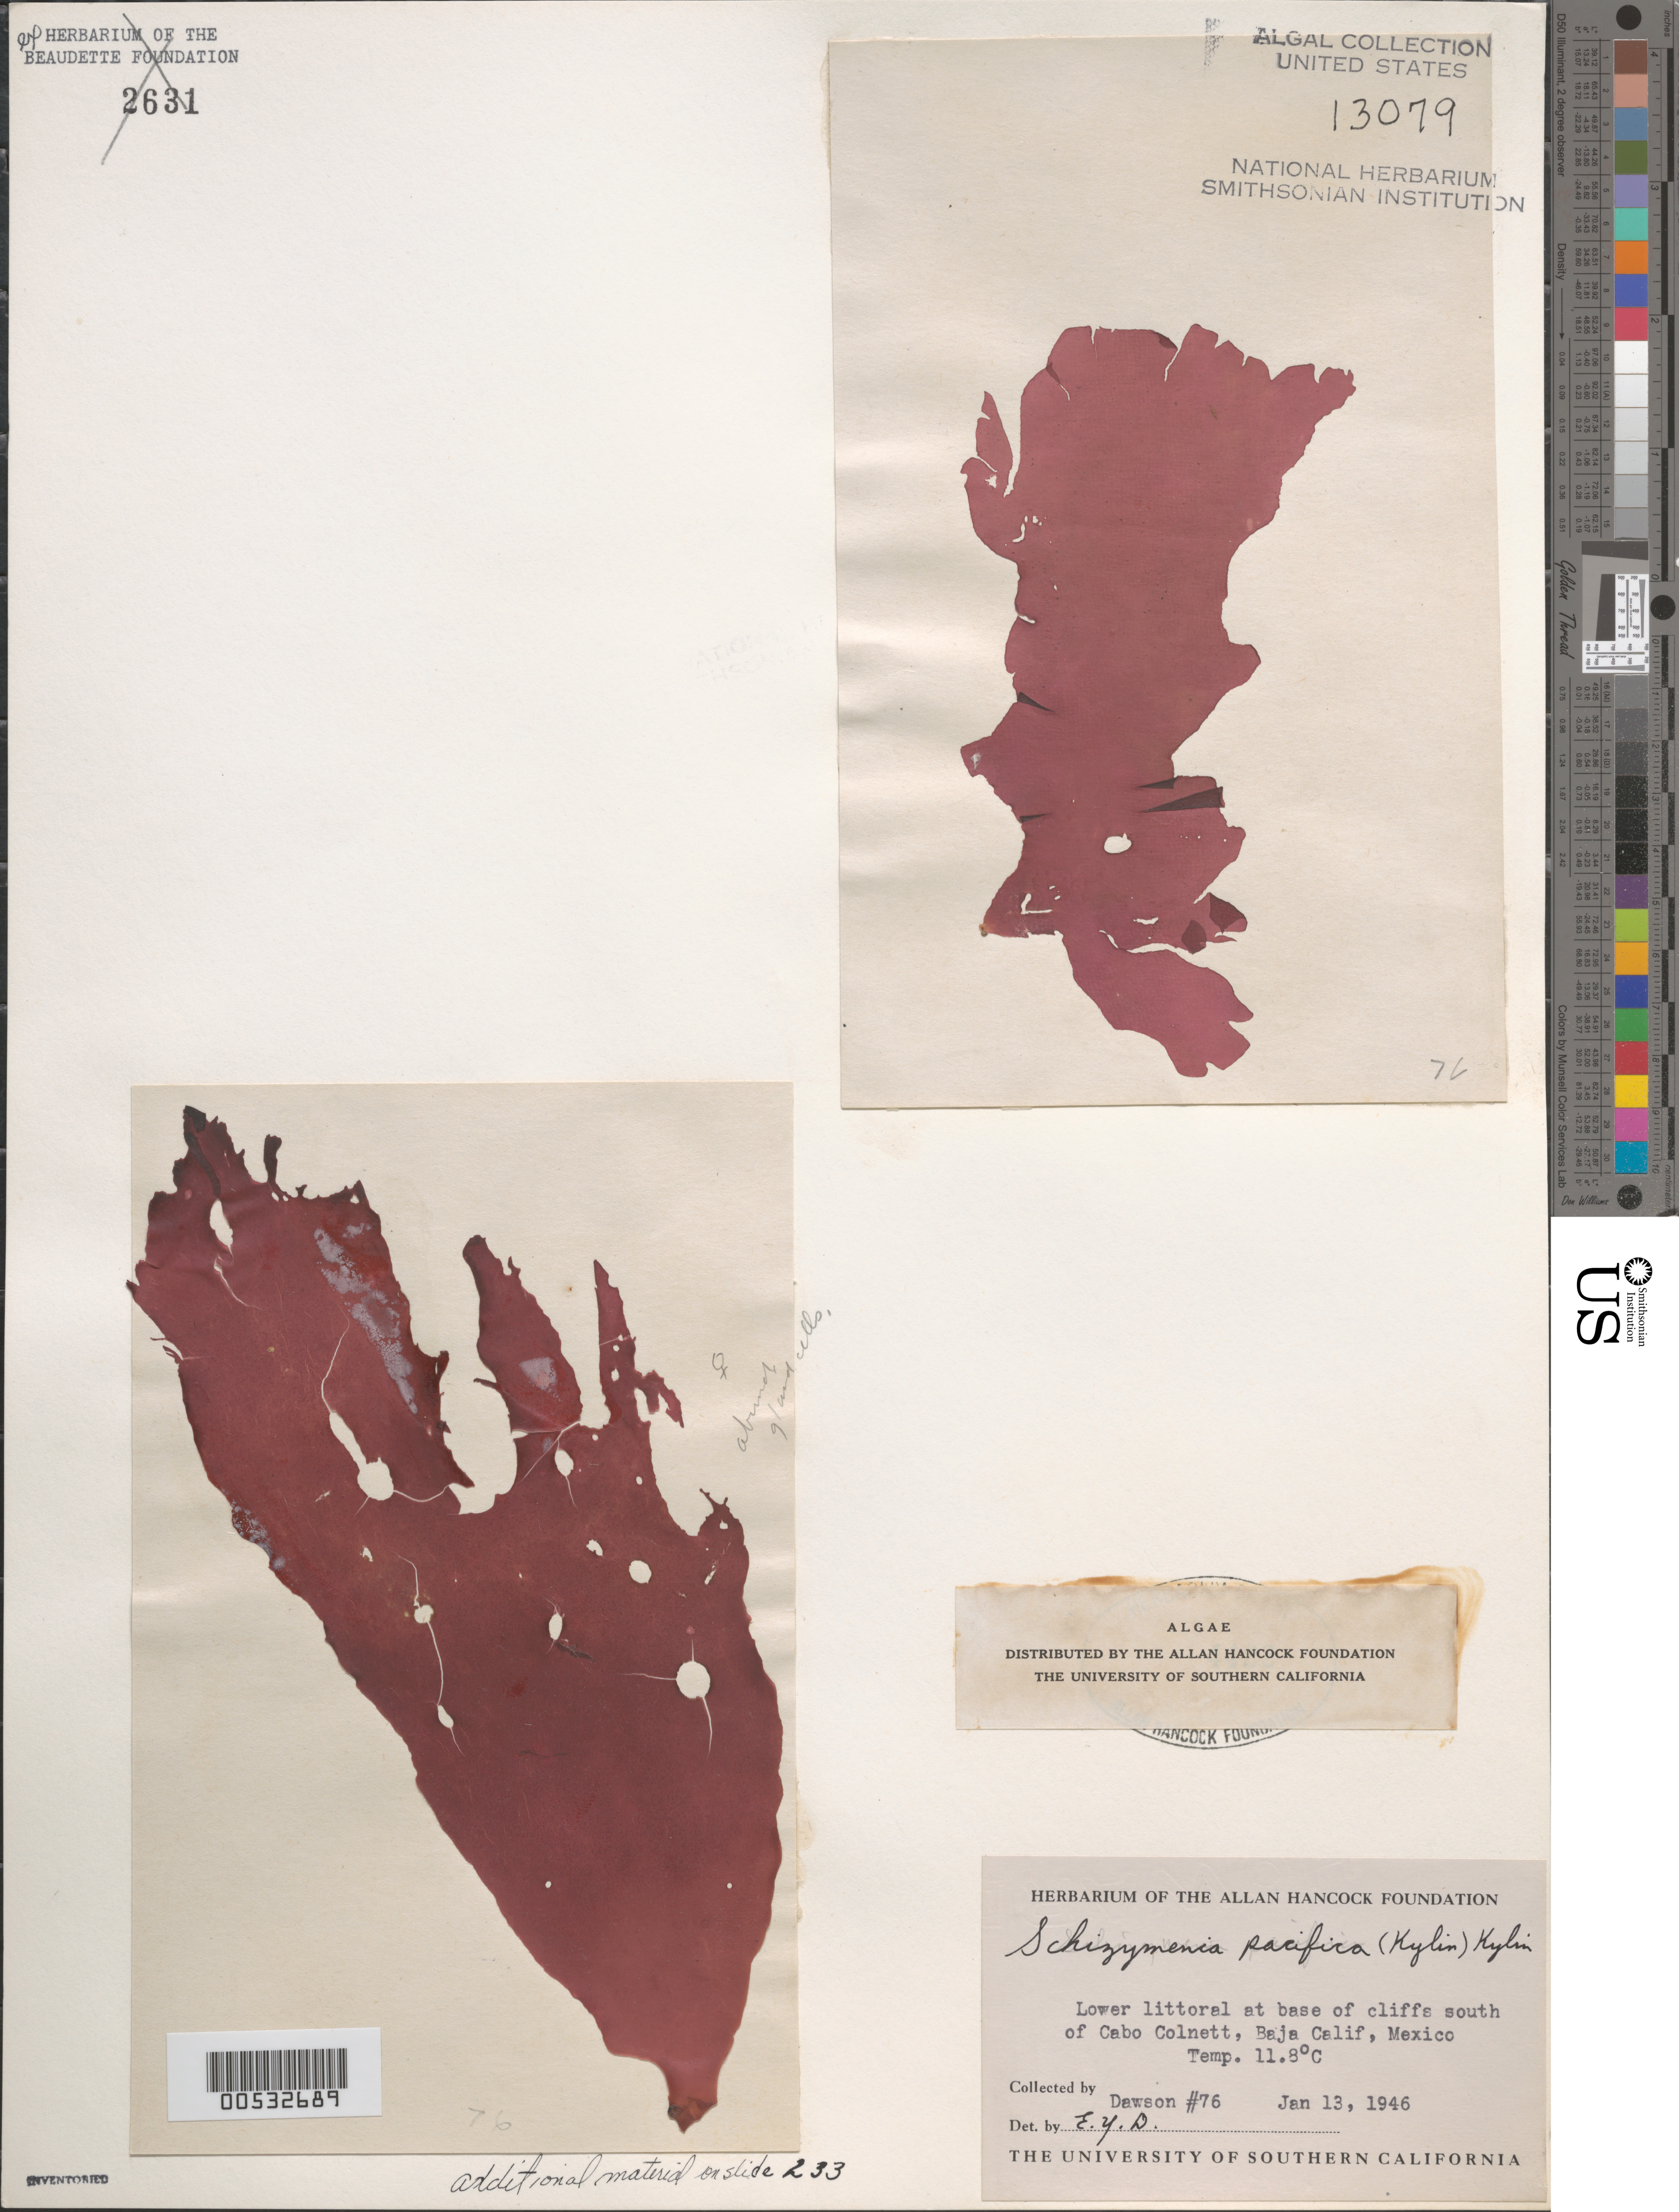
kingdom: Plantae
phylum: Rhodophyta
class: Florideophyceae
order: Nemastomatales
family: Schizymeniaceae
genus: Schizymenia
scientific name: Schizymenia pacifica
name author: (Kylin) Kylin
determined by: Dawson, E. Y.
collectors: E. Y. Dawson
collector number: EYD 76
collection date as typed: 13 Jan 1946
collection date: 1946-01-13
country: Mexico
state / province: Baja California Norte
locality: Cliffs south of Cabo Colnett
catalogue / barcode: US 13079